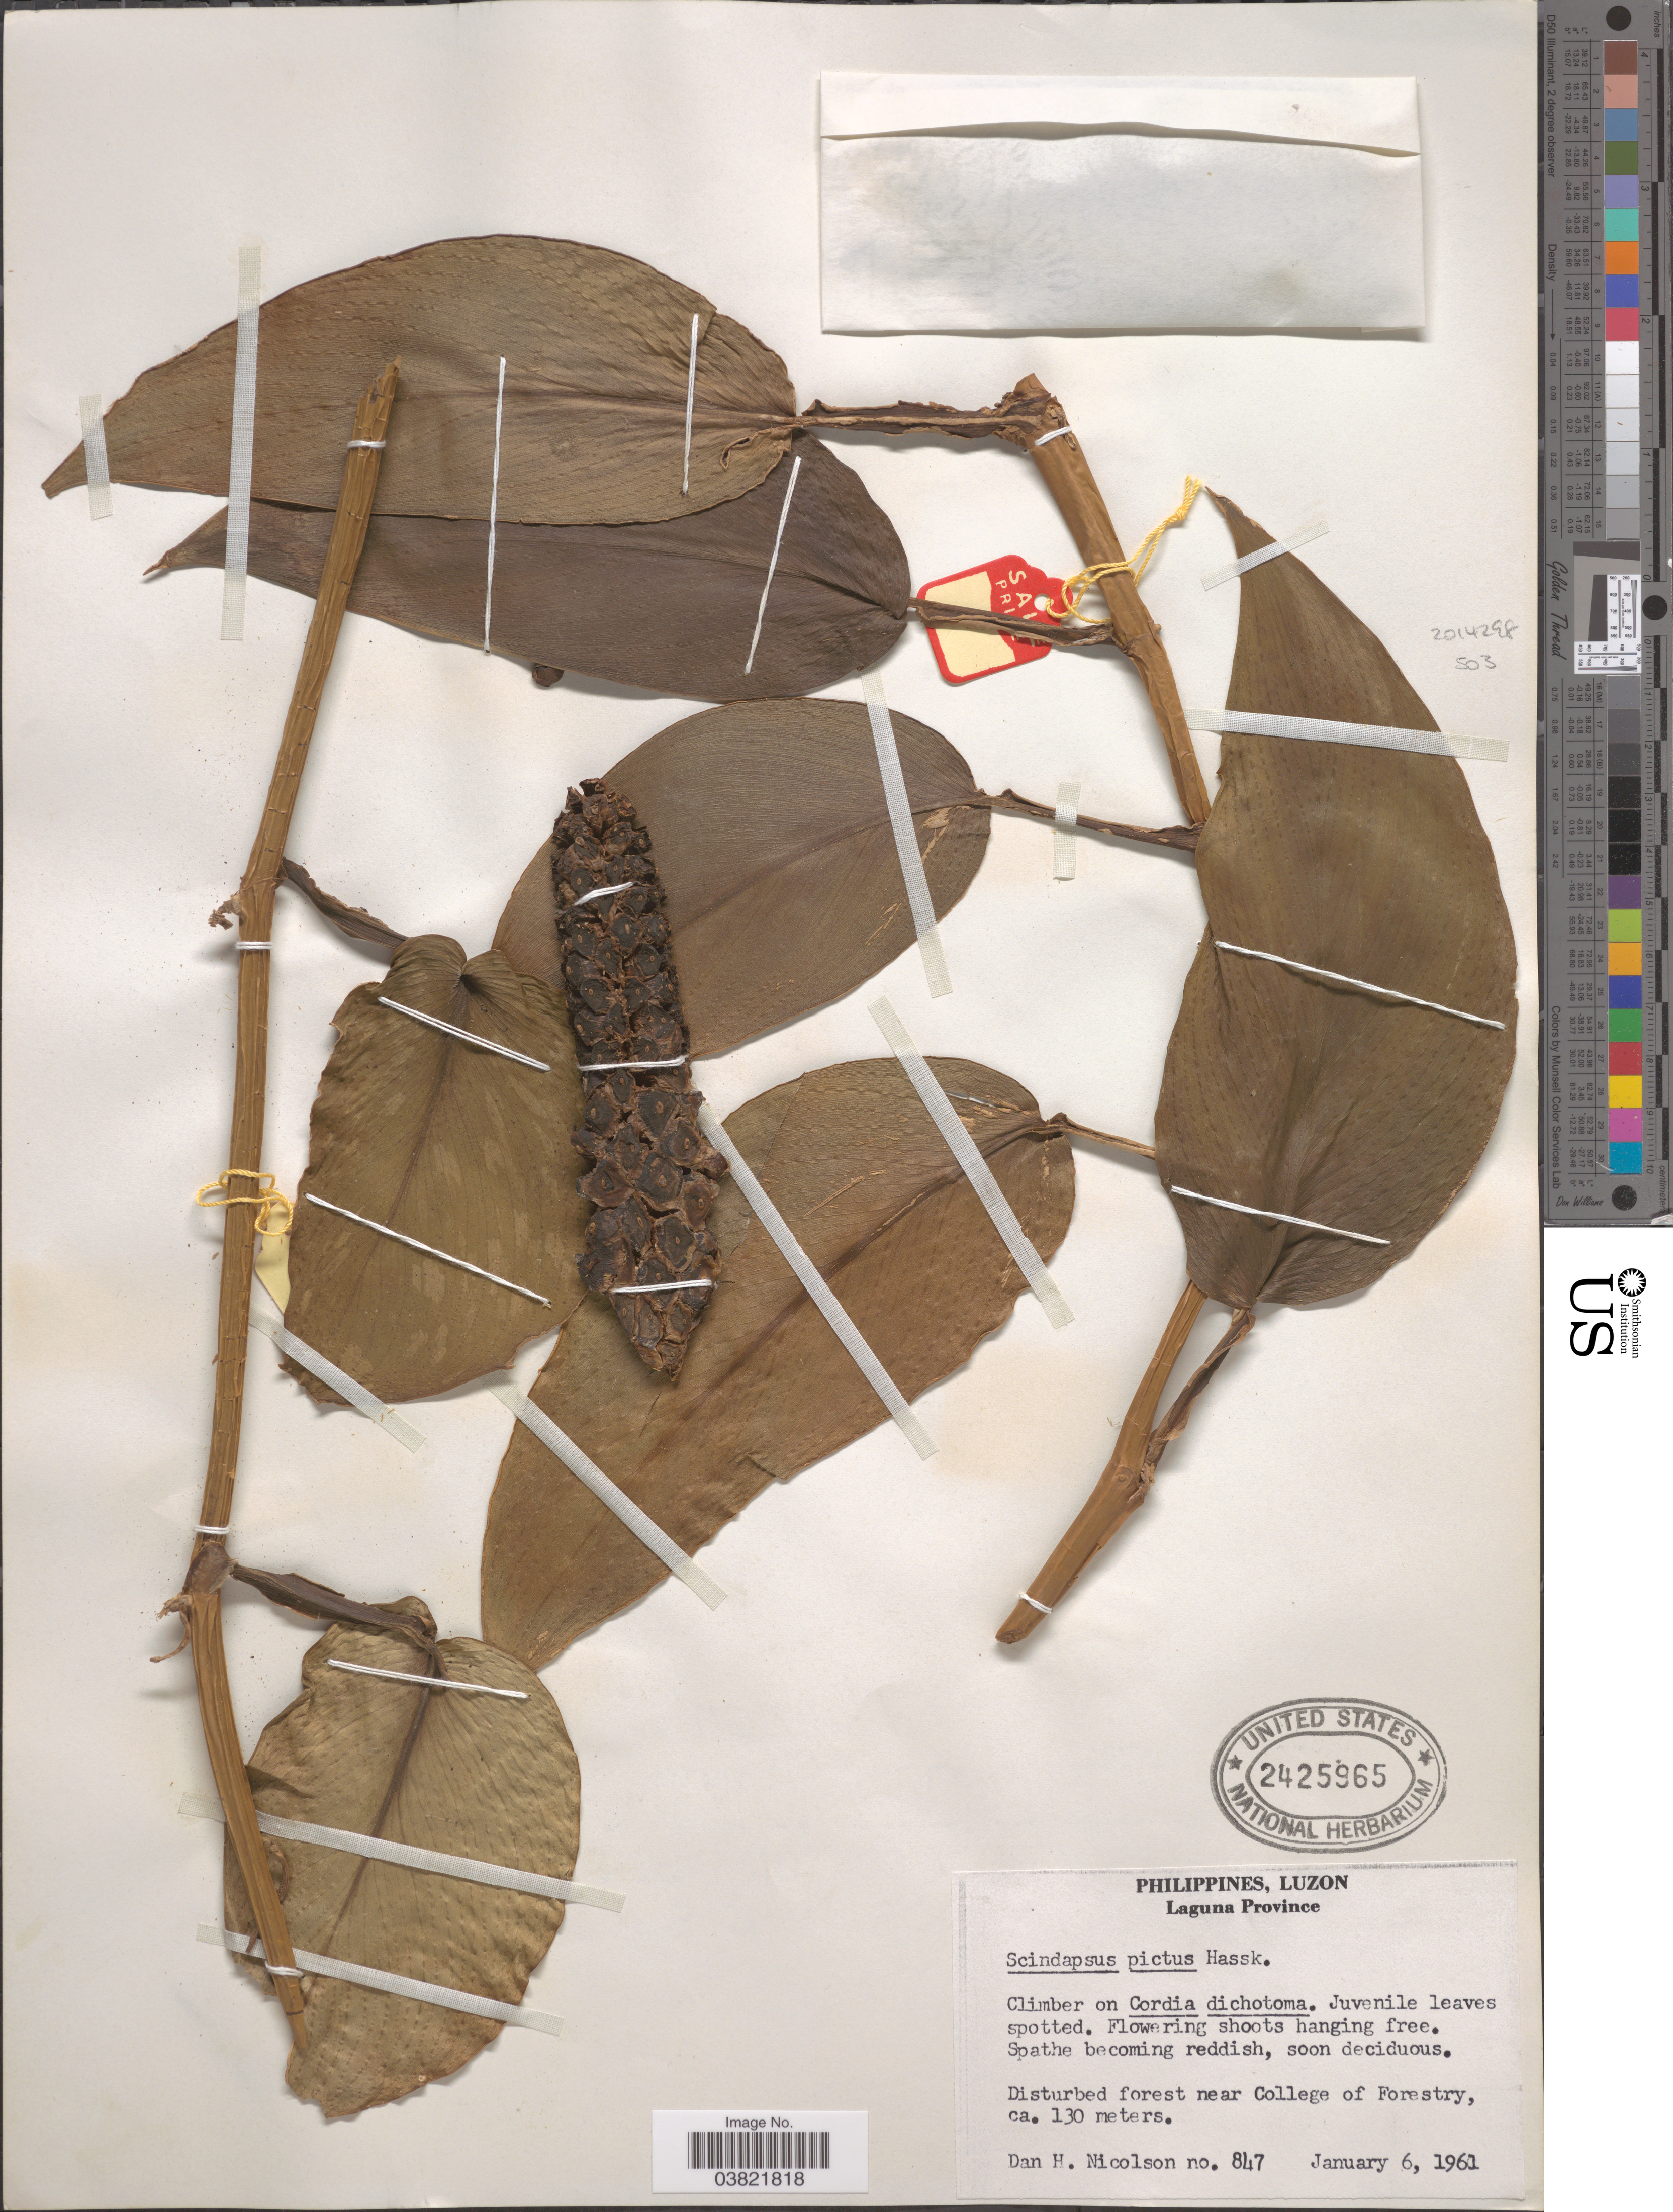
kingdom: Plantae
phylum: Tracheophyta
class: Liliopsida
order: Alismatales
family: Araceae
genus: Scindapsus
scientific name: Scindapsus pictus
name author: Hassk.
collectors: D. H. Nicolson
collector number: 847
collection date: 1961-01-06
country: Philippines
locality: Luzon, Laguna Province. Disturbed forest near College of Forestry.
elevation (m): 130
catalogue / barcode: US 2425965